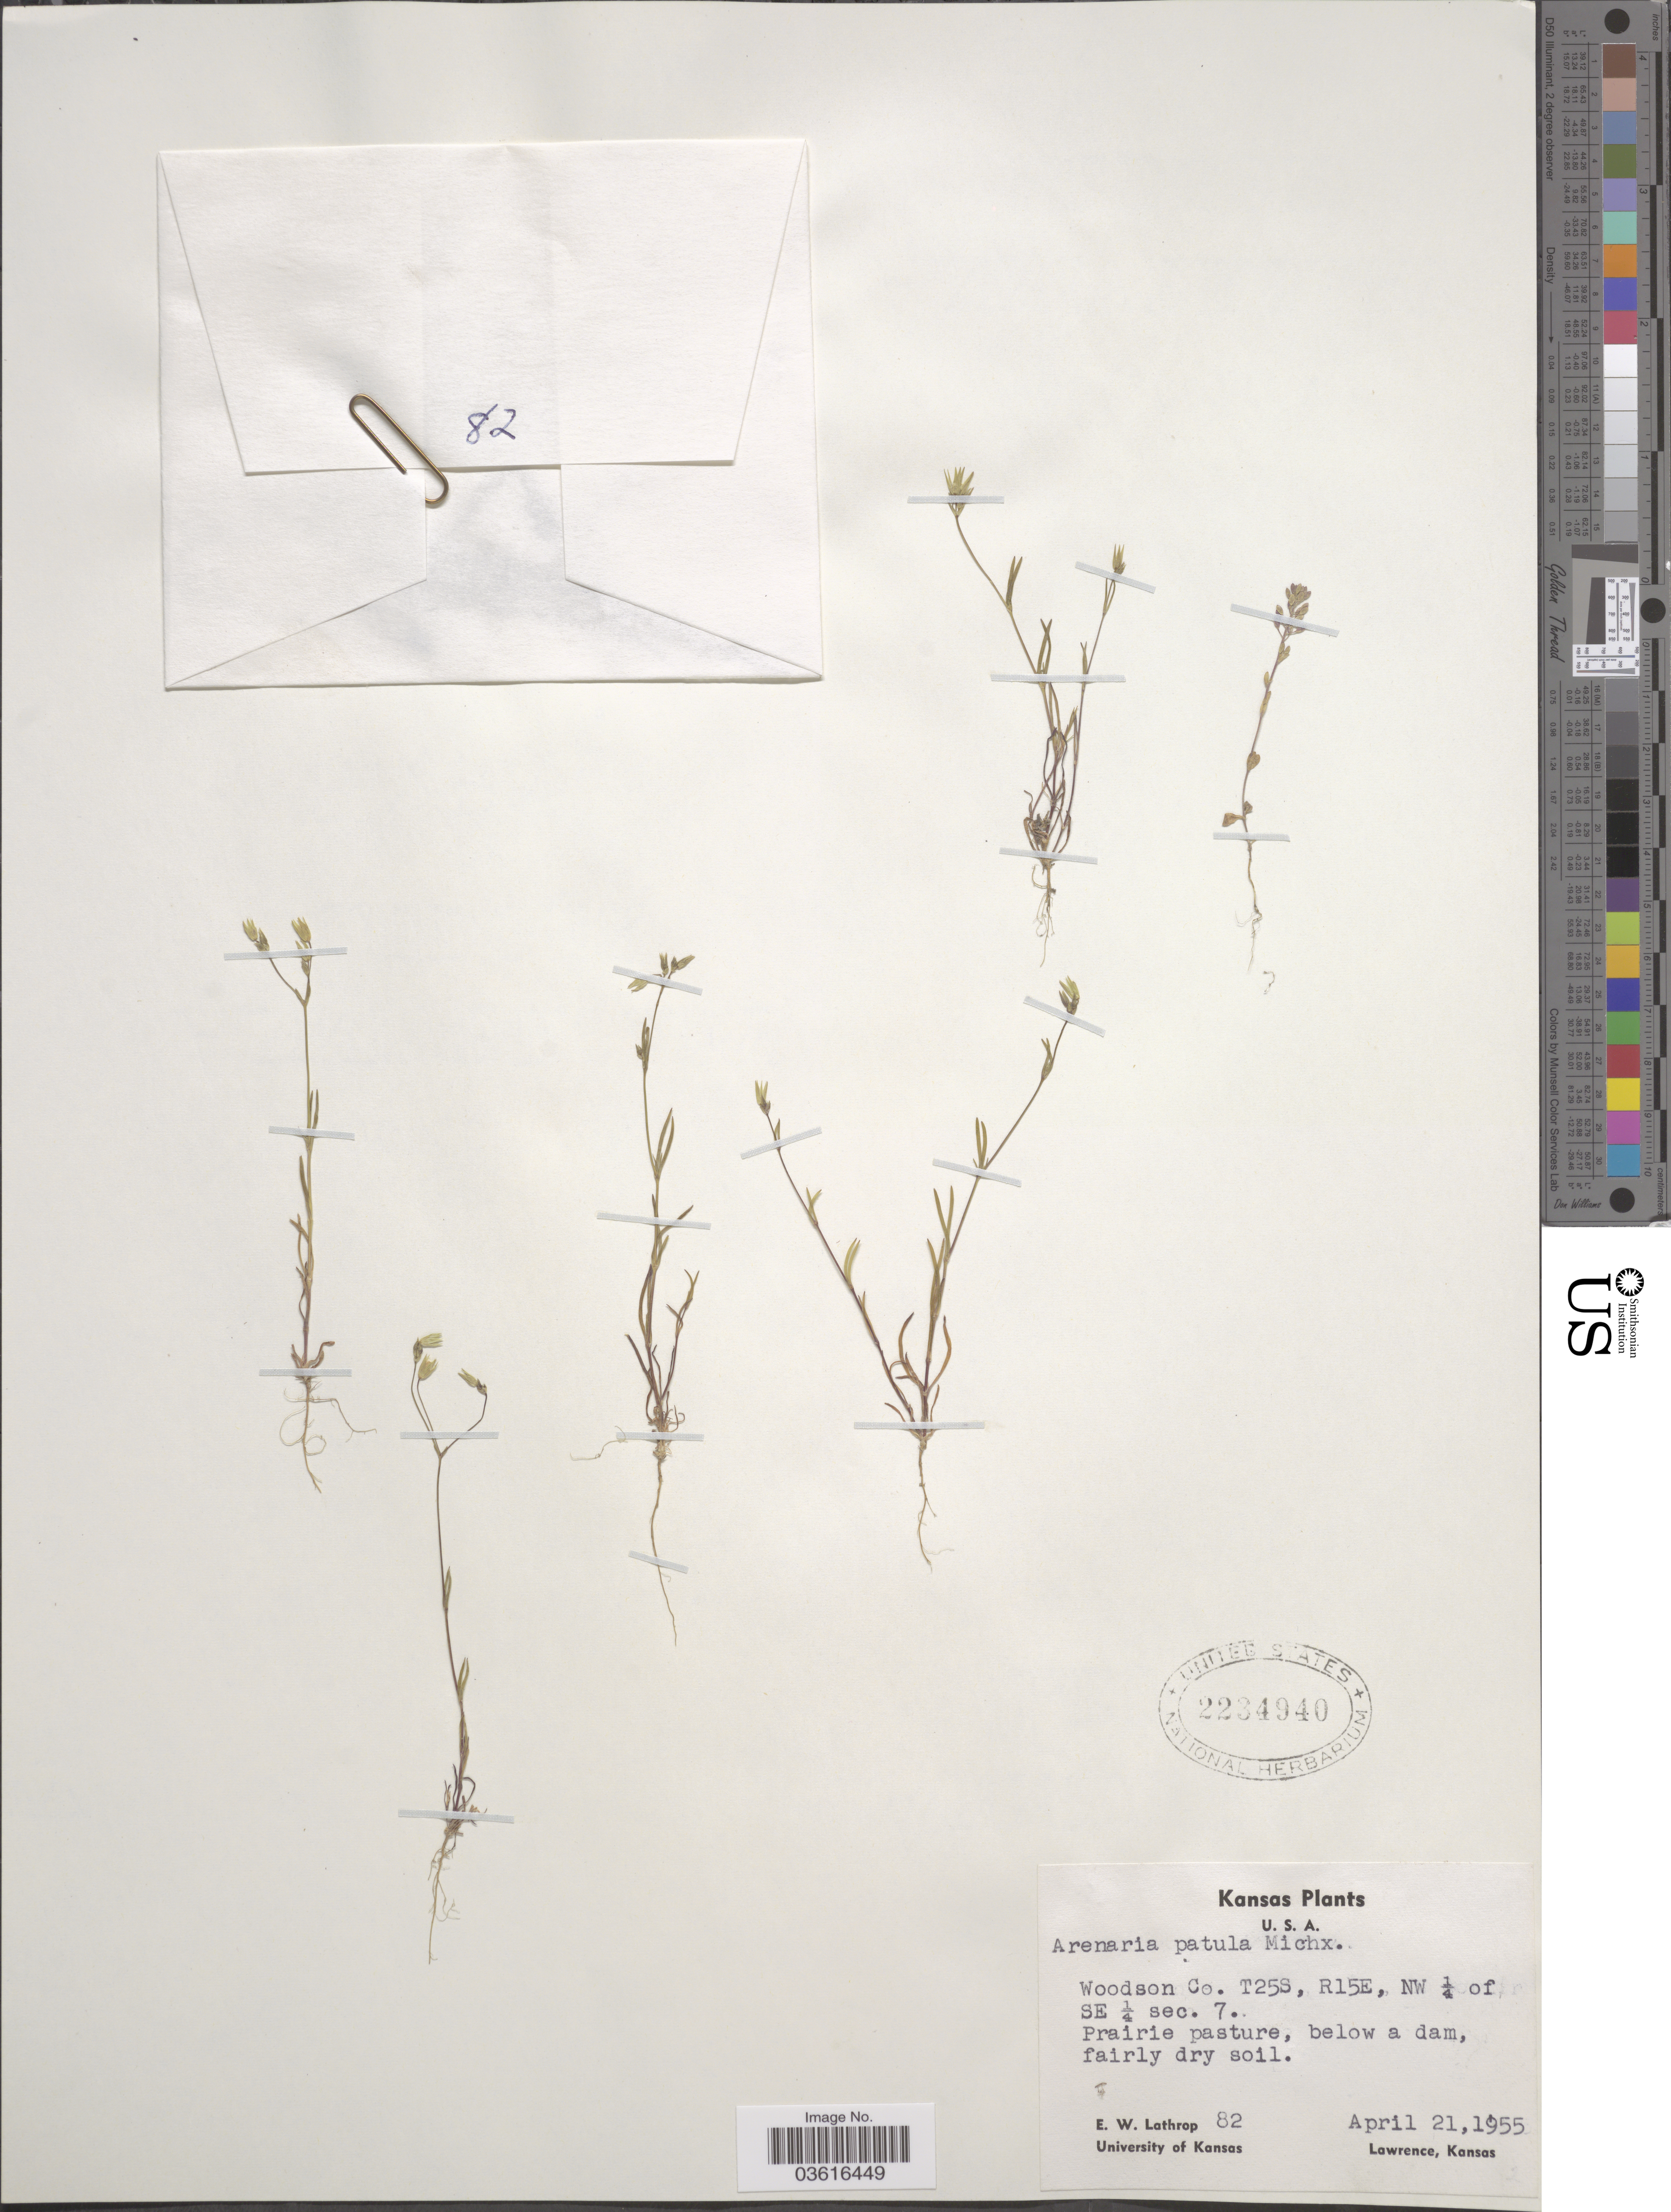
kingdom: Plantae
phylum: Tracheophyta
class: Magnoliopsida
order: Caryophyllales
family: Caryophyllaceae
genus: Minuartia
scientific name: Minuartia patula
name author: (Michx.) Mattf.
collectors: E. W. Lathrop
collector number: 82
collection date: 1955-04-21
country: United States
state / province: Kansas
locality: Woodson Co. T25S, R15E, NW ¼ of SE ¼ sec. 7.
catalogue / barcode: US 2234940